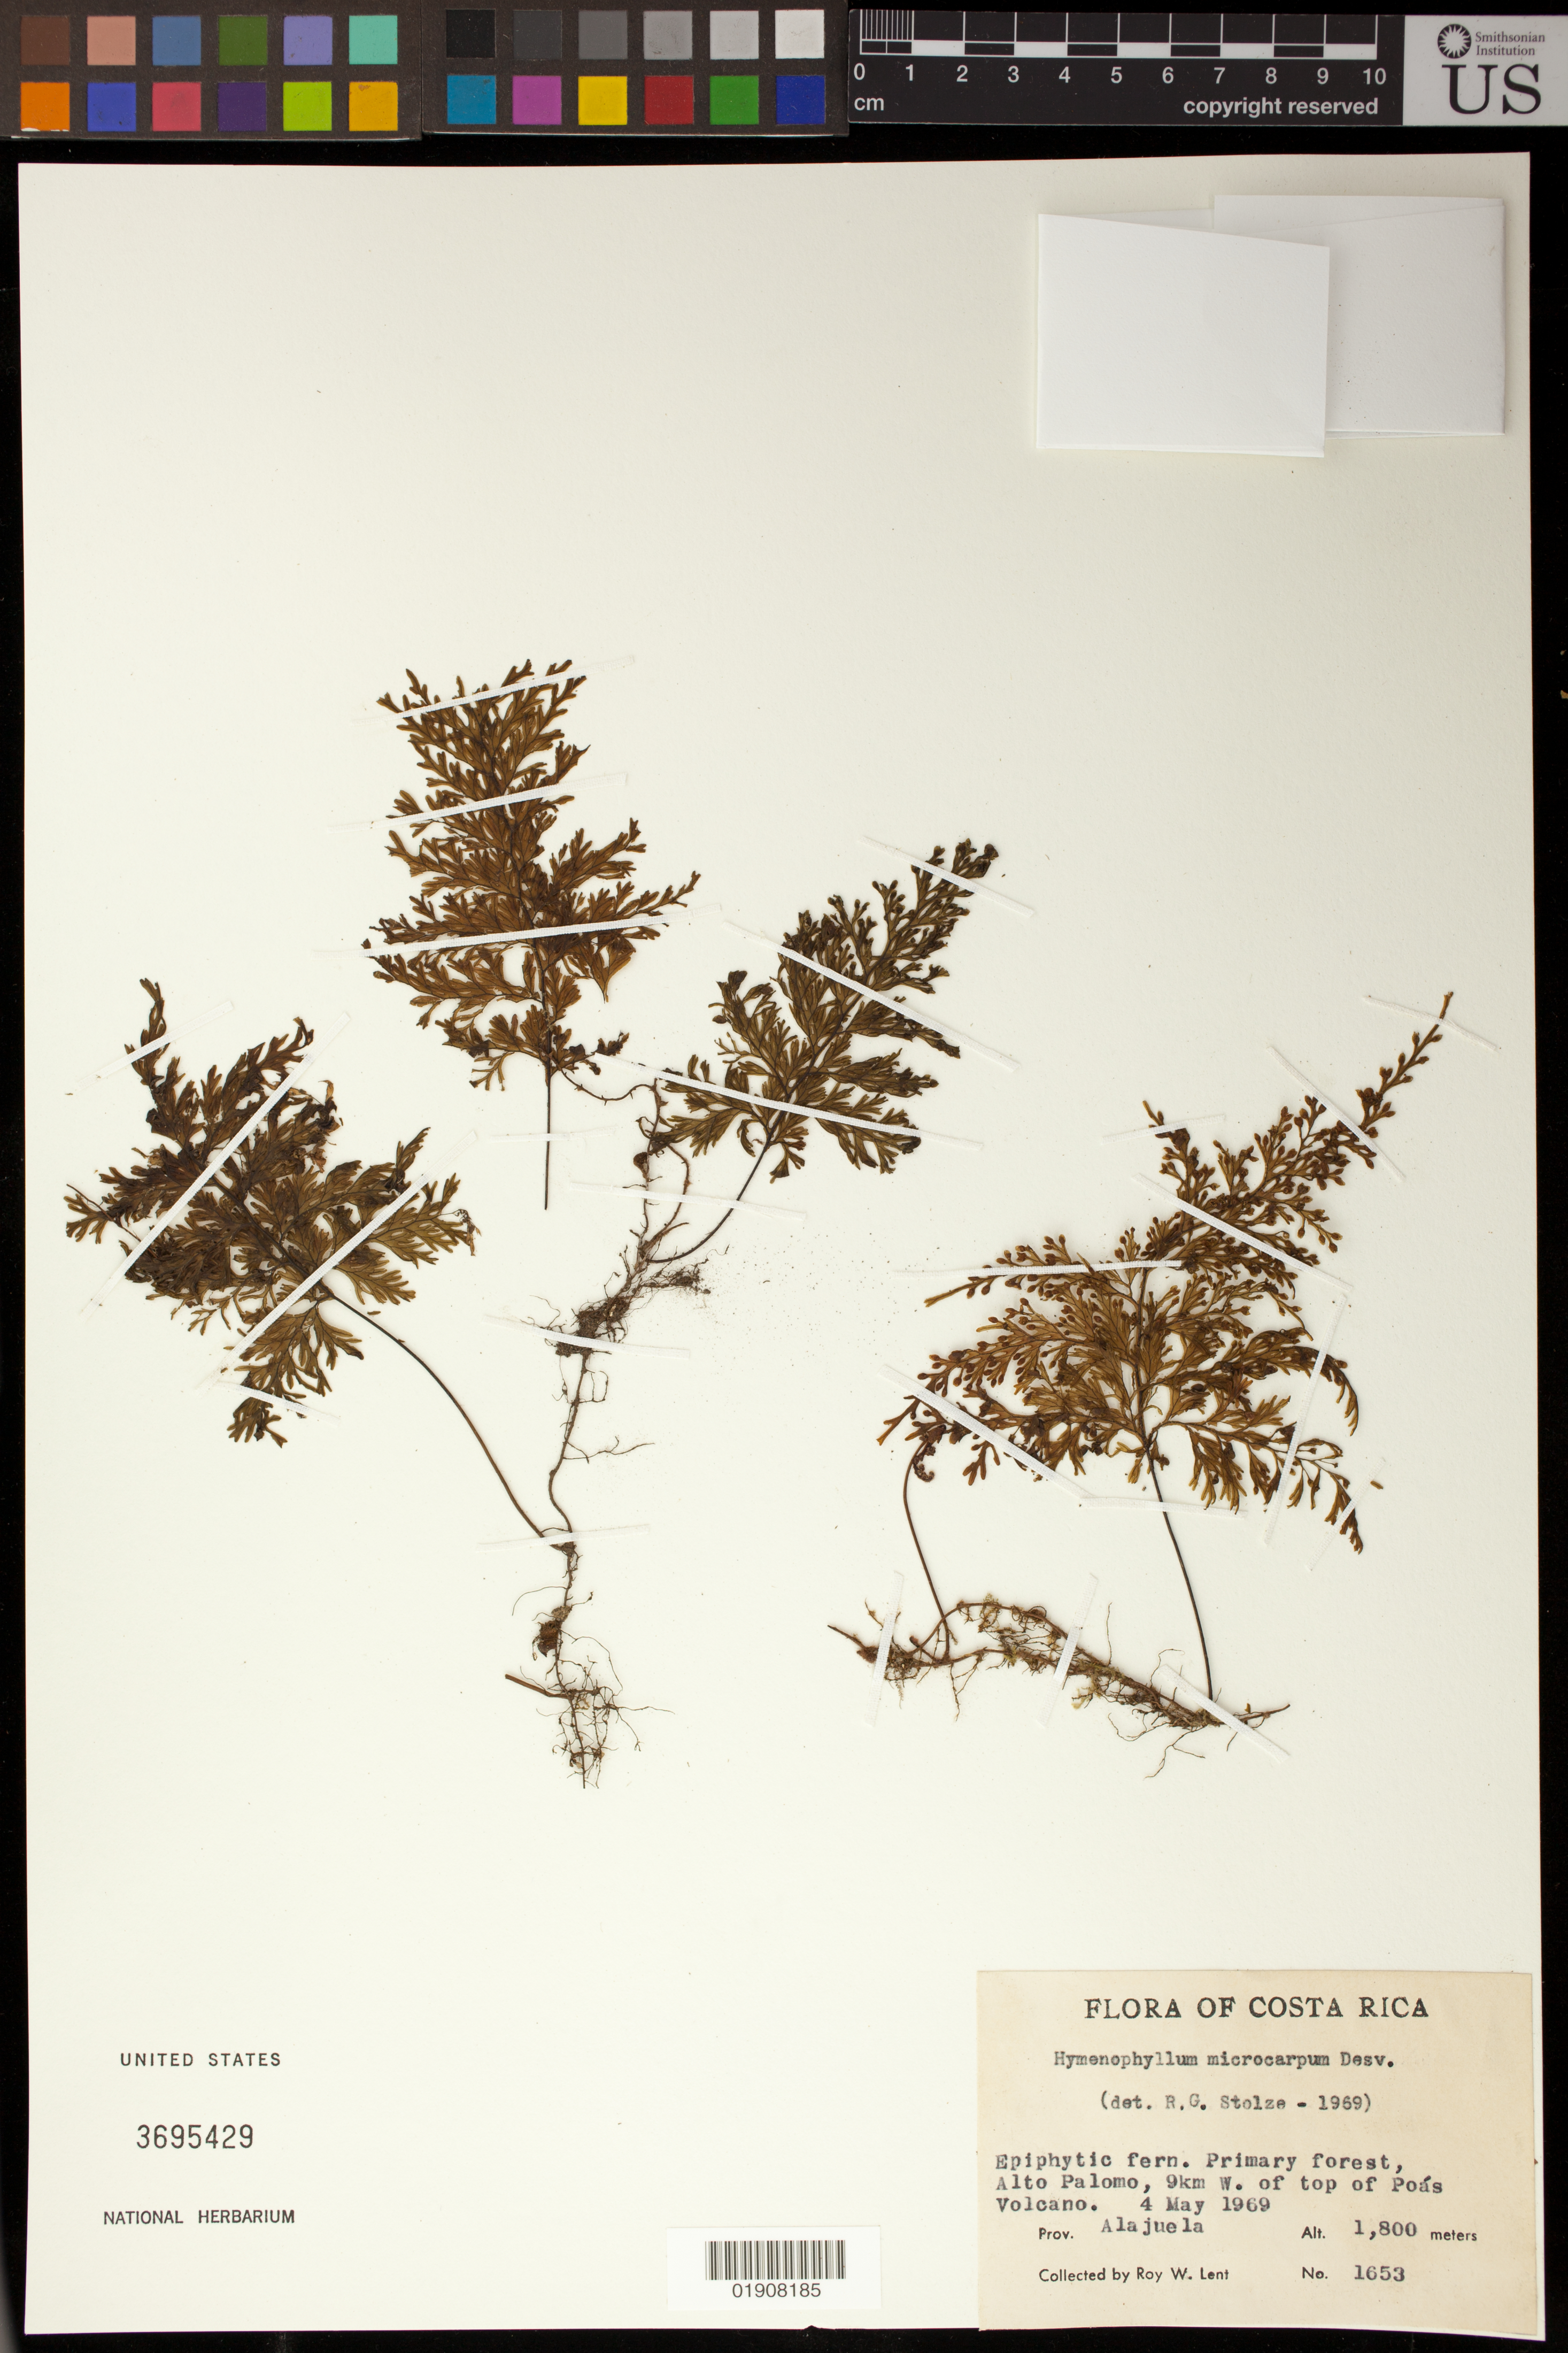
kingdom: Plantae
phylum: Tracheophyta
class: Polypodiopsida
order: Hymenophyllales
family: Hymenophyllaceae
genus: Hymenophyllum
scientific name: Hymenophyllum microcarpum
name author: (Desv.) Lellinger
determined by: Stolze, R. G.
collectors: R. W. Lent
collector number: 1653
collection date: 1969-05-04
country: Costa Rica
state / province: Alajuela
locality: Alto Palomo, 9 km W of top of Poás Volcano.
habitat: Primary forest.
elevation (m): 1800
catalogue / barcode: US 3695429